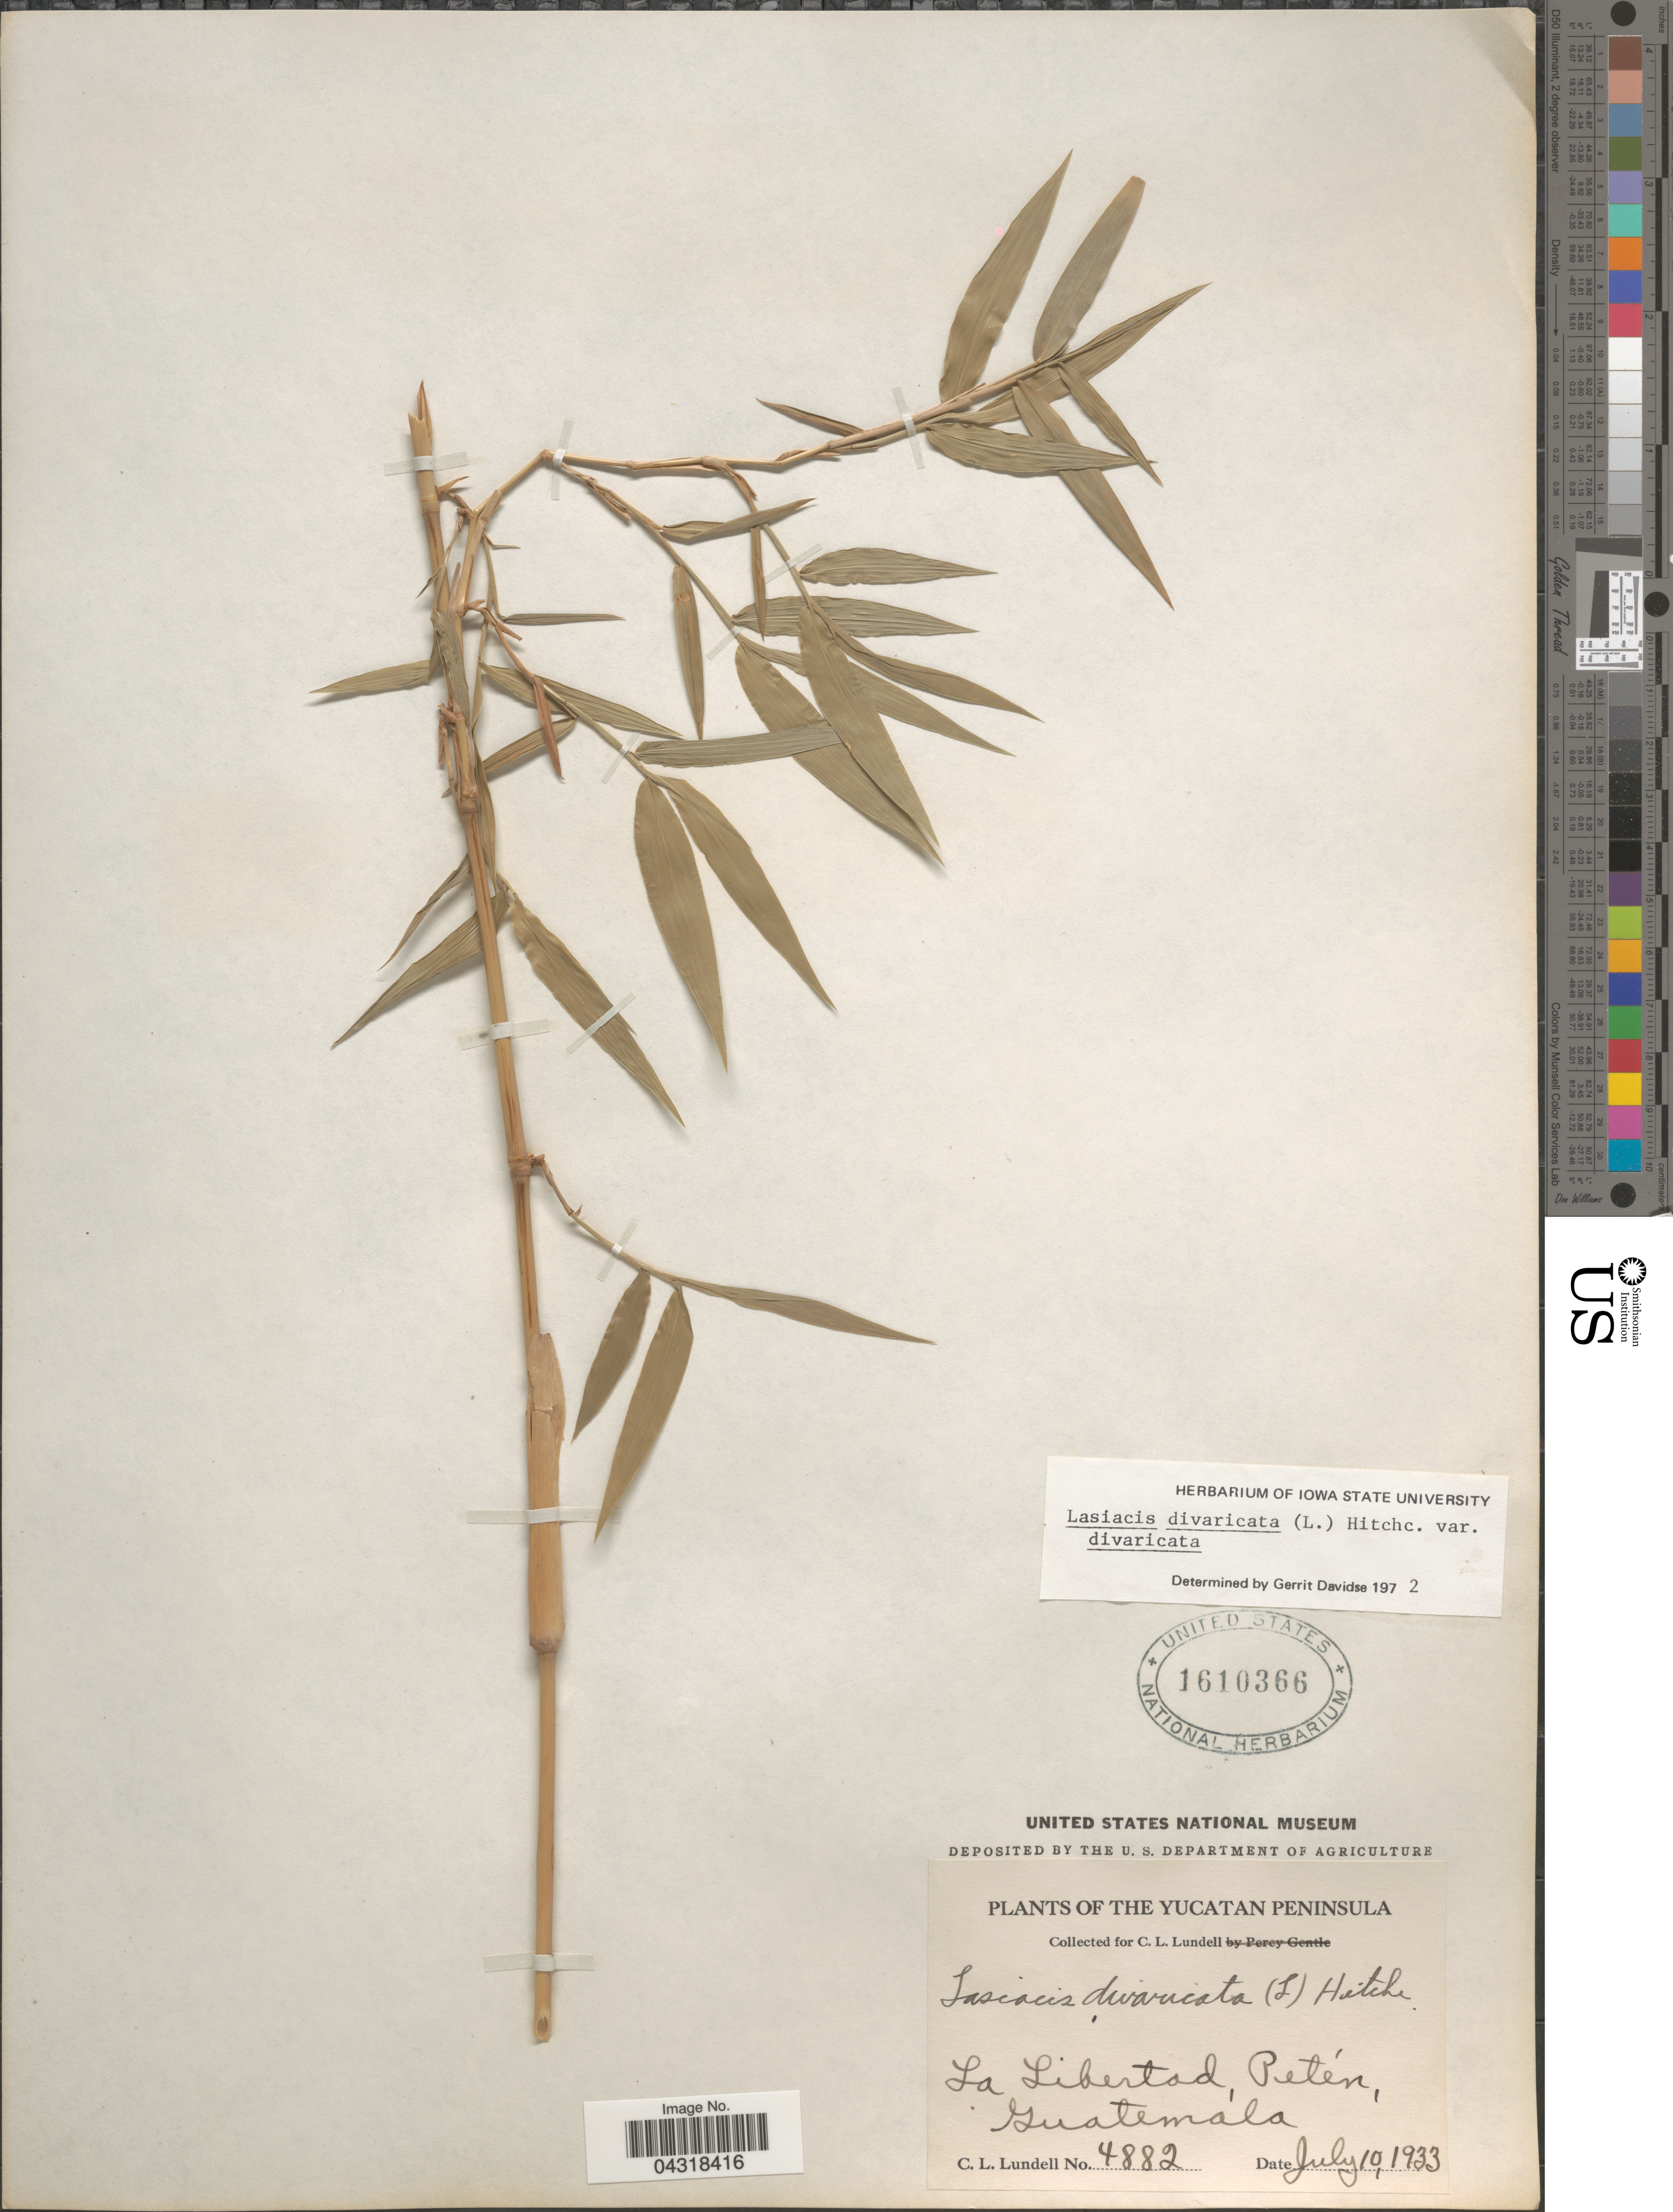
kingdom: Plantae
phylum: Tracheophyta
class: Liliopsida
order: Poales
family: Poaceae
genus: Lasiacis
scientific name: Lasiacis divaricata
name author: (L.) Hitchc.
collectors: C. L. Lundell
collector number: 4882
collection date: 1933-07-10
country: Guatemala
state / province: El Peten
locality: The Yucatan Peninsula. La Libertad.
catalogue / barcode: US 1610366